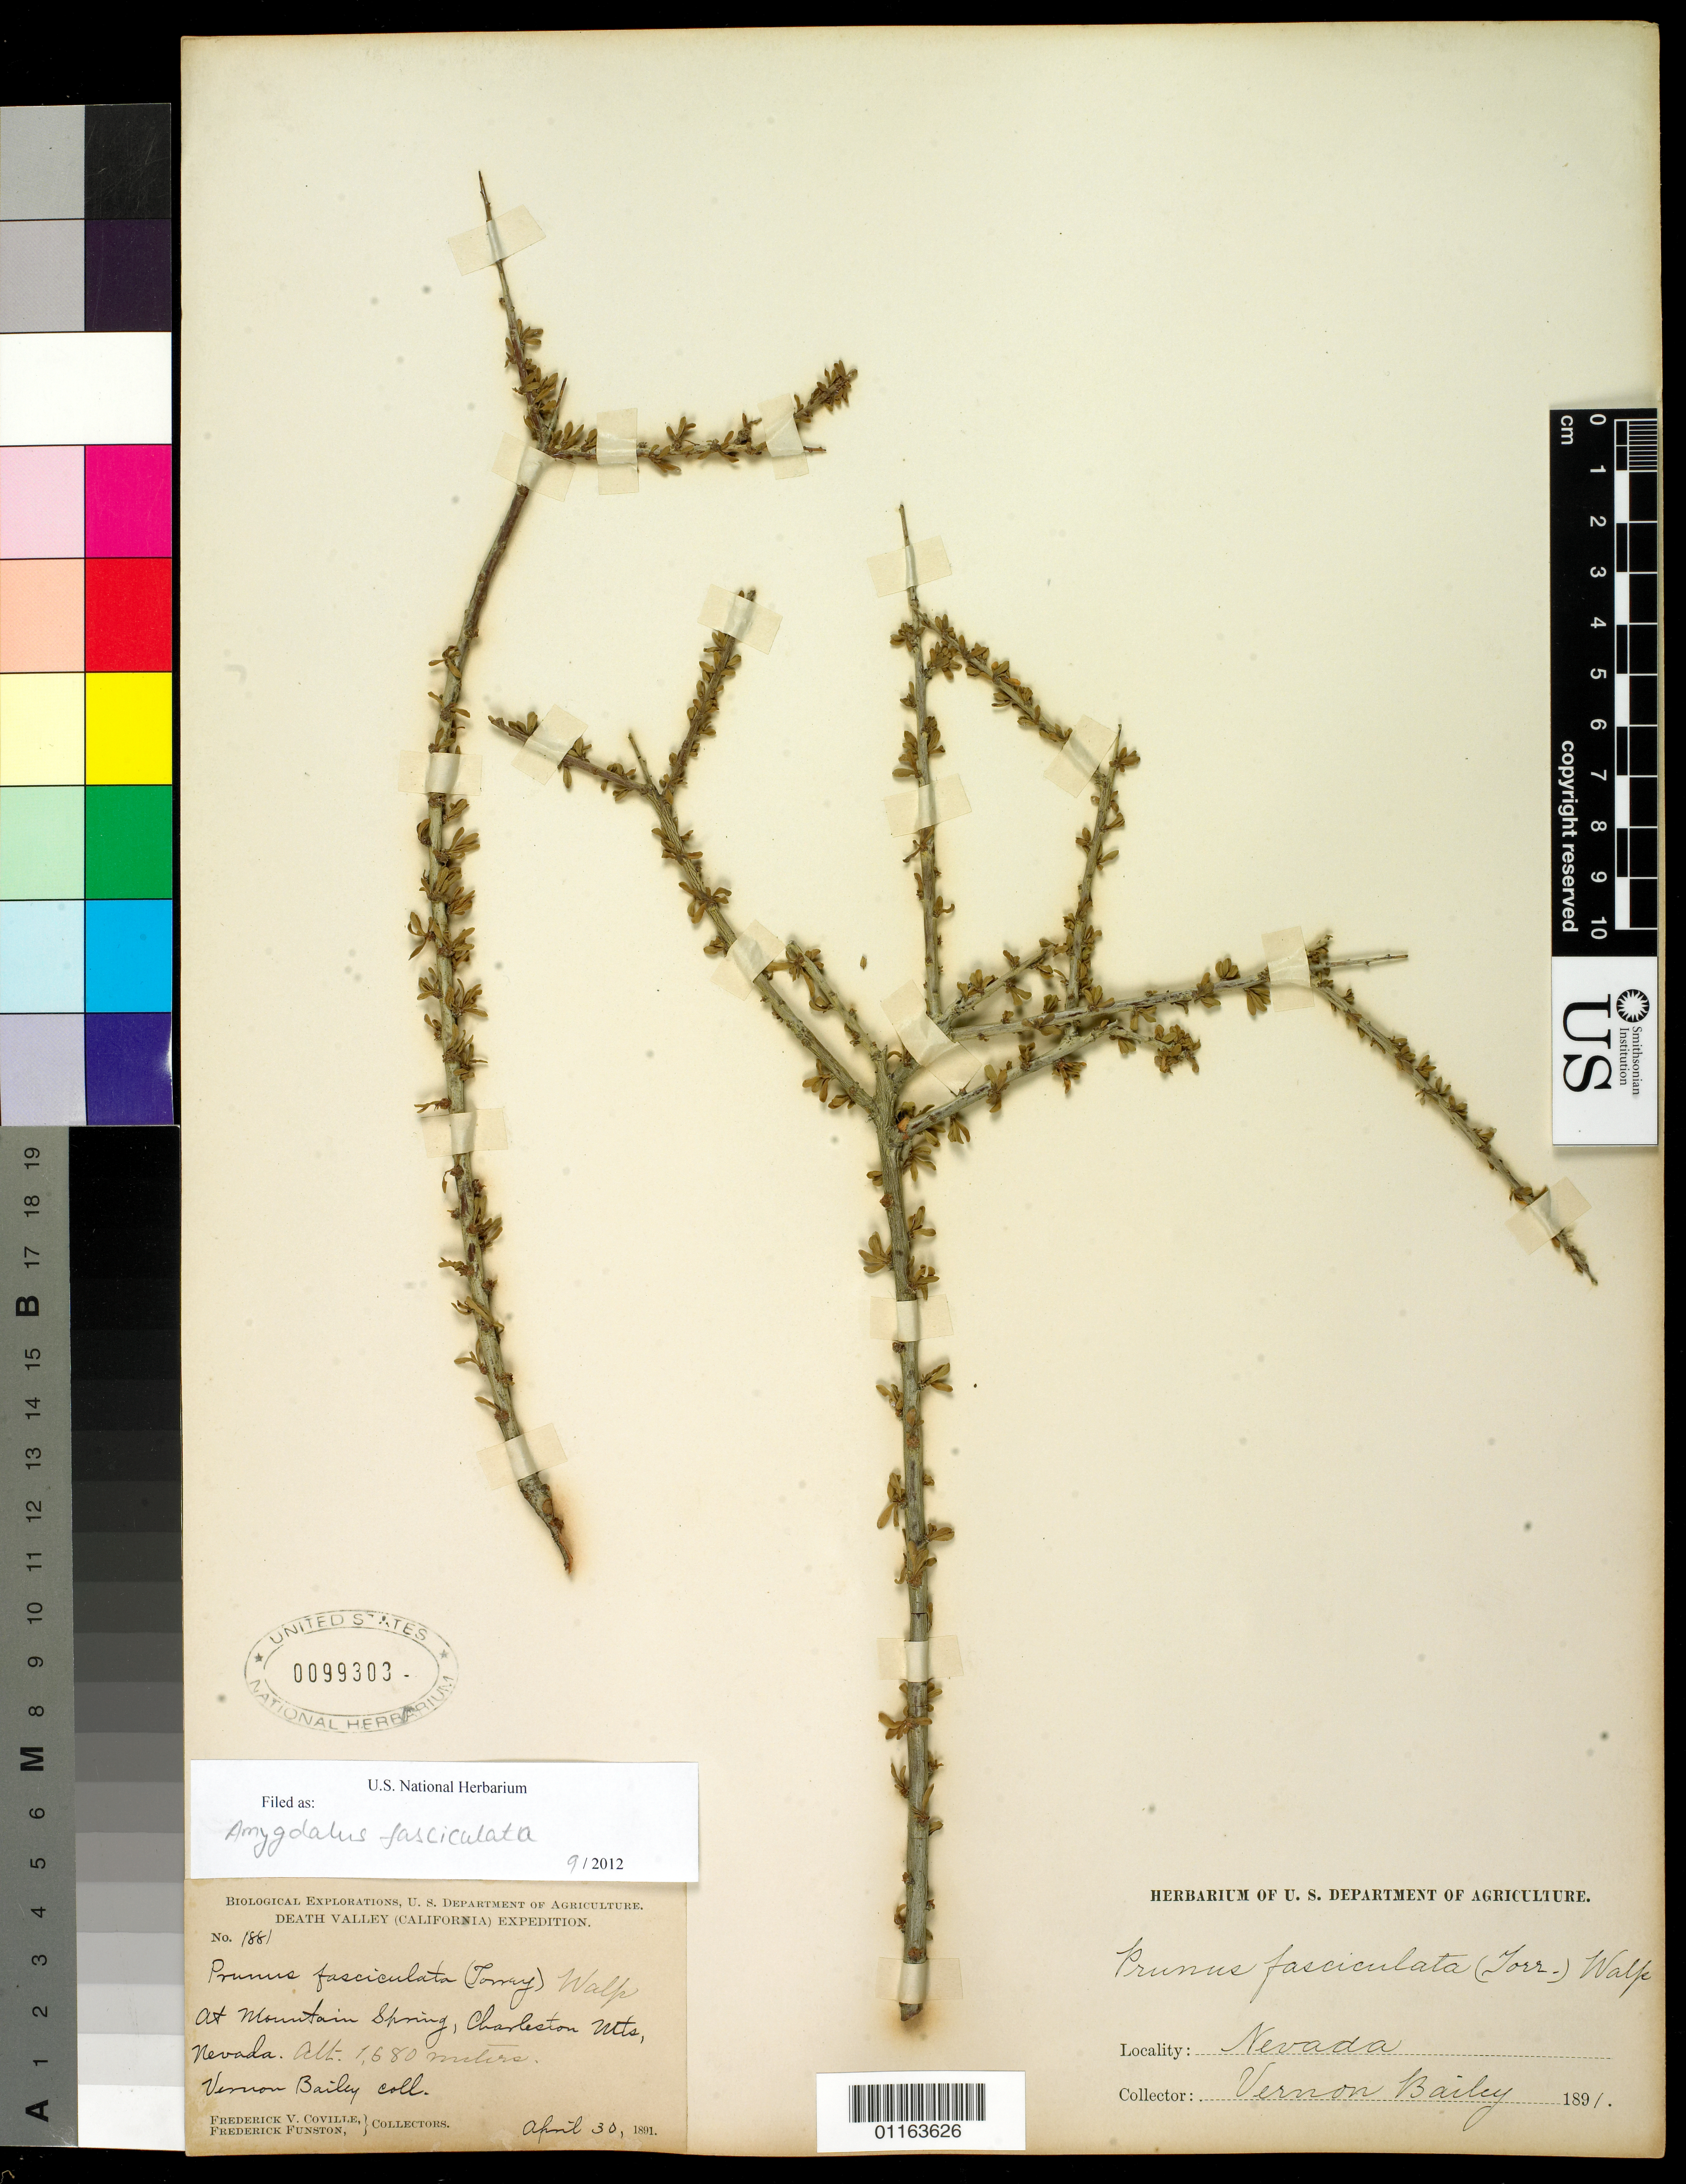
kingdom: Plantae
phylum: Tracheophyta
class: Magnoliopsida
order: Rosales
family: Rosaceae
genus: Prunus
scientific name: Prunus fasciculata var. fasciculata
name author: (Torr.) A. Gray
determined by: Strong, Mark T., (BOT), Smithsonian Institution - National Museum of Natural History (UNITED STATES)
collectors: V. O. Bailey, F. V. Coville & F. Funston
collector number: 1881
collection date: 1891-04-30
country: United States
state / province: Nevada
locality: Mountain Spring, Charleston Mts.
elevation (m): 1680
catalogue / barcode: US 99303